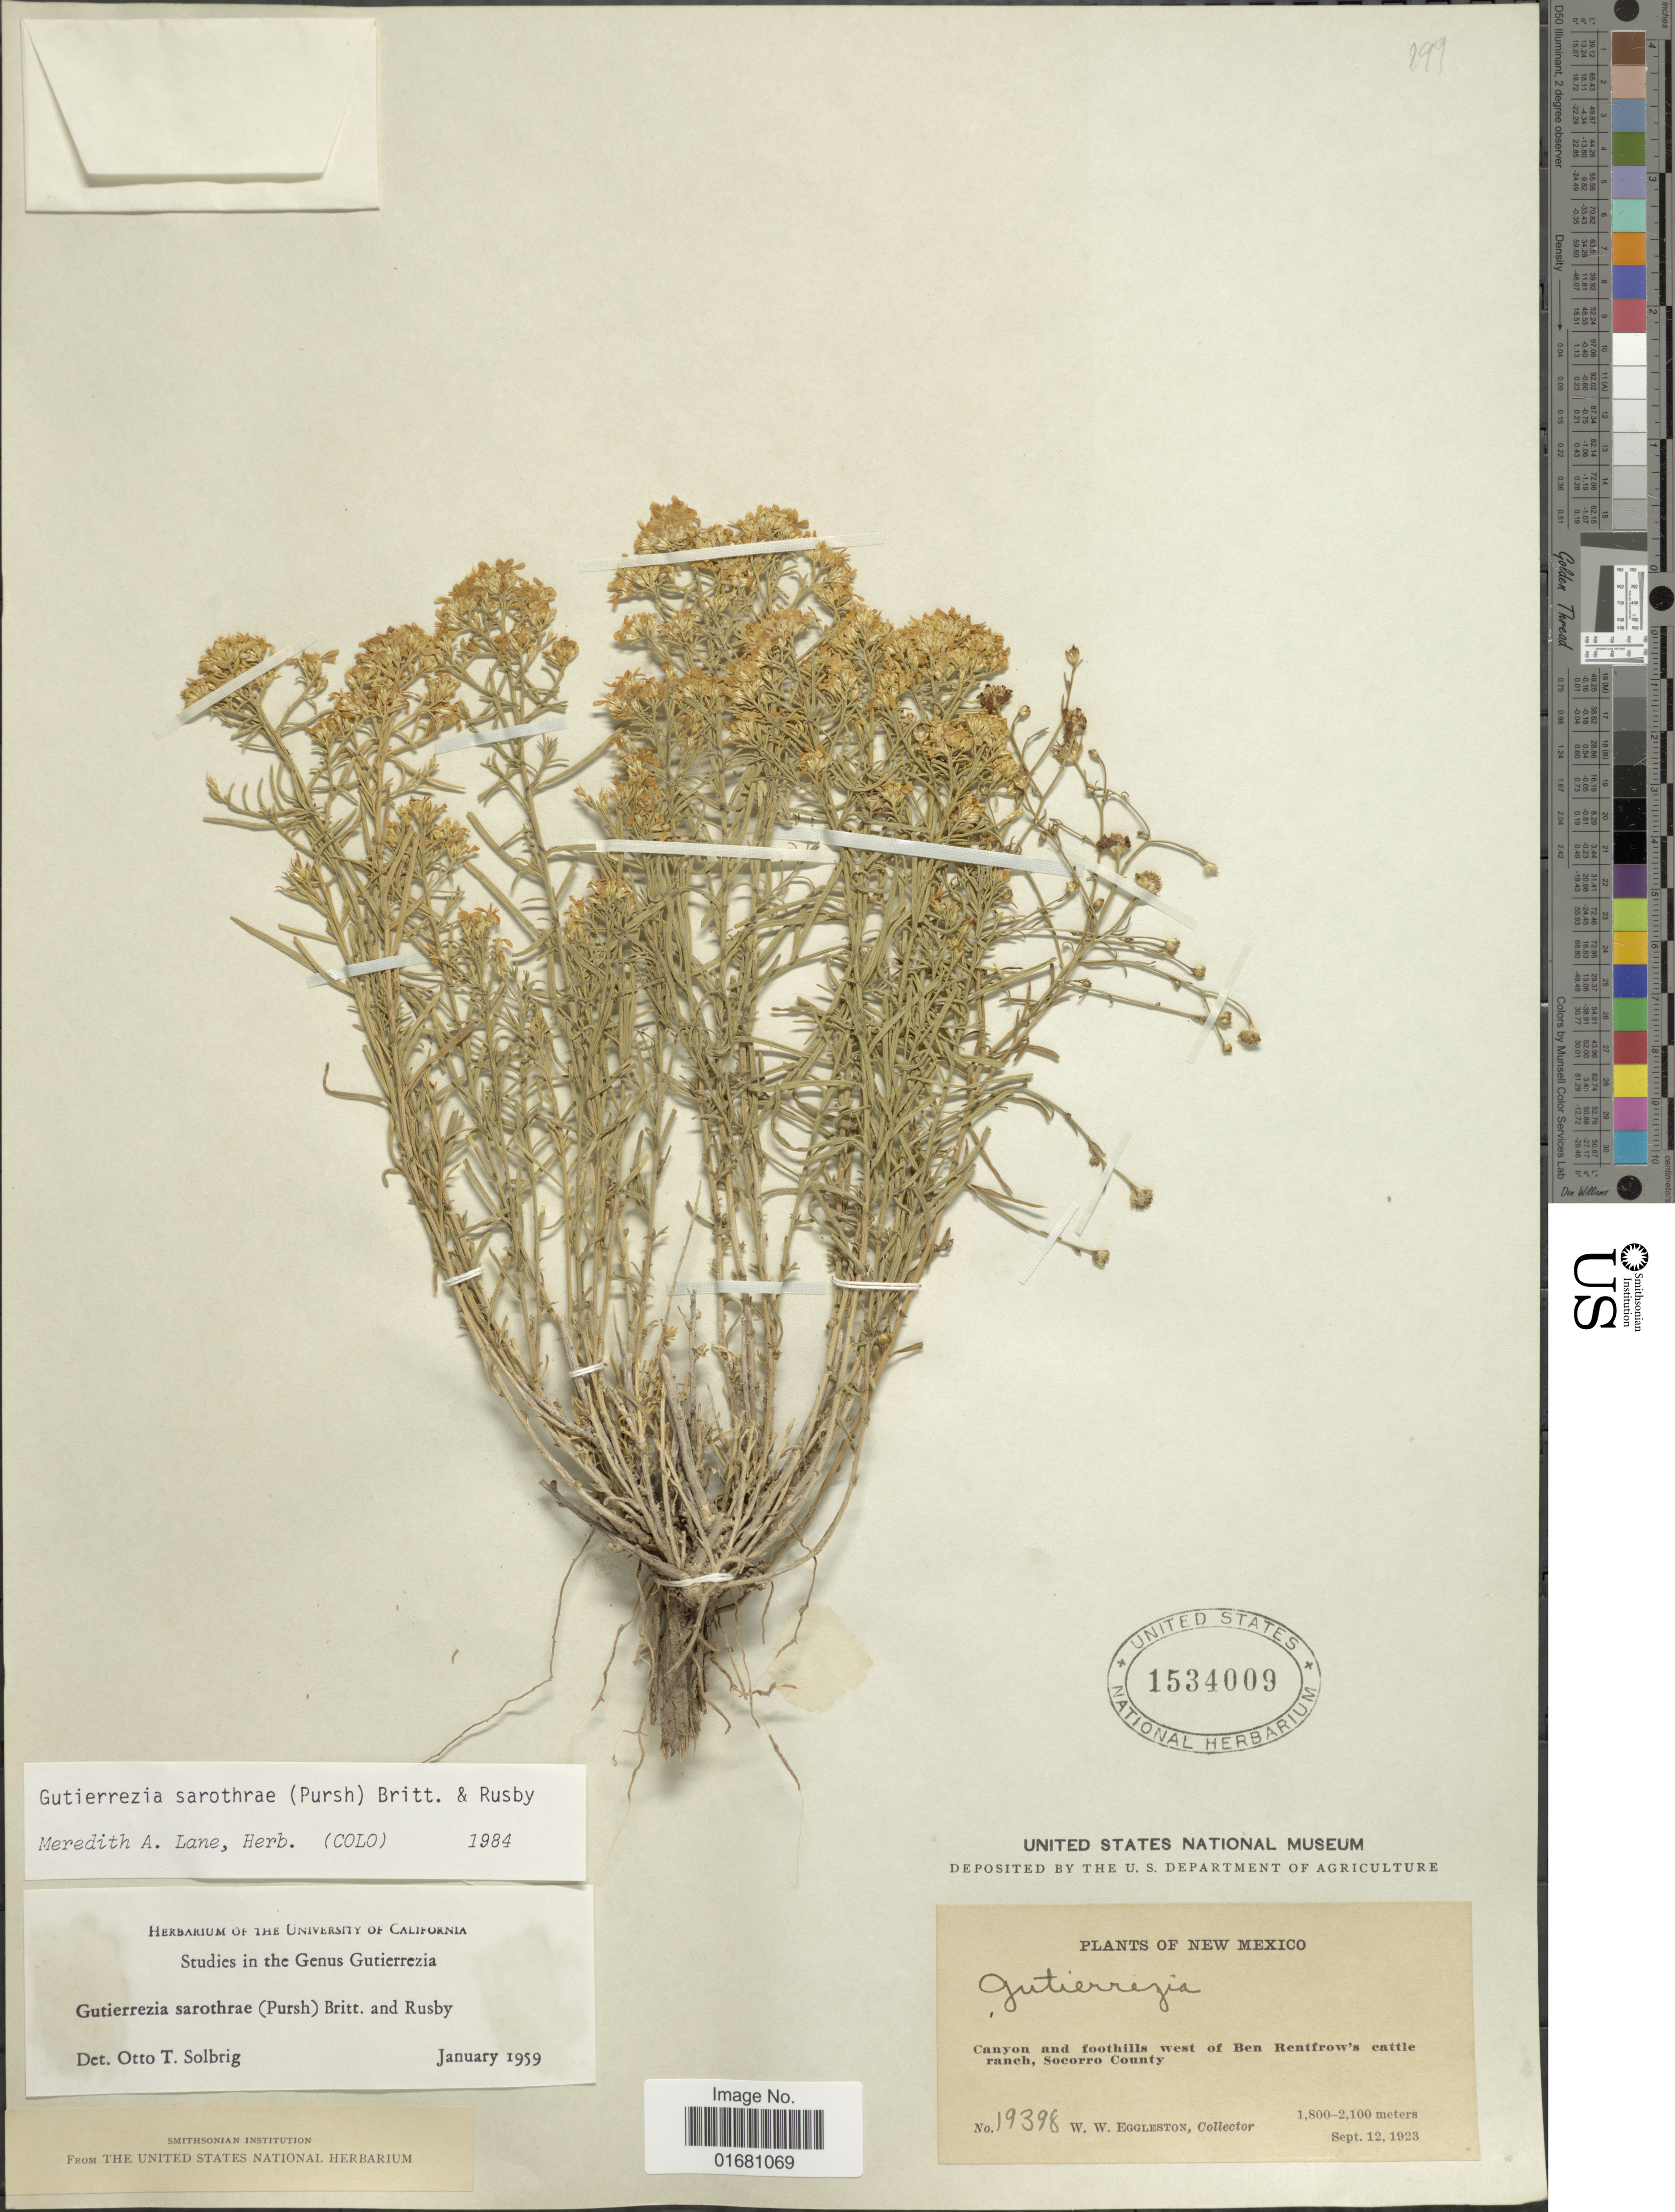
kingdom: Plantae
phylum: Tracheophyta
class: Magnoliopsida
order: Asterales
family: Asteraceae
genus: Gutierrezia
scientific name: Gutierrezia sarothrae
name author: (Pursh) Britton & Rusby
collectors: W. W. Eggleston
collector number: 19398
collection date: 1923-09-12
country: United States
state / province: New Mexico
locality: Canyon and foothills west of Ben Rentfrow's, cattle, ranch, Socorro County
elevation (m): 1800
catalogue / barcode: US 1534009